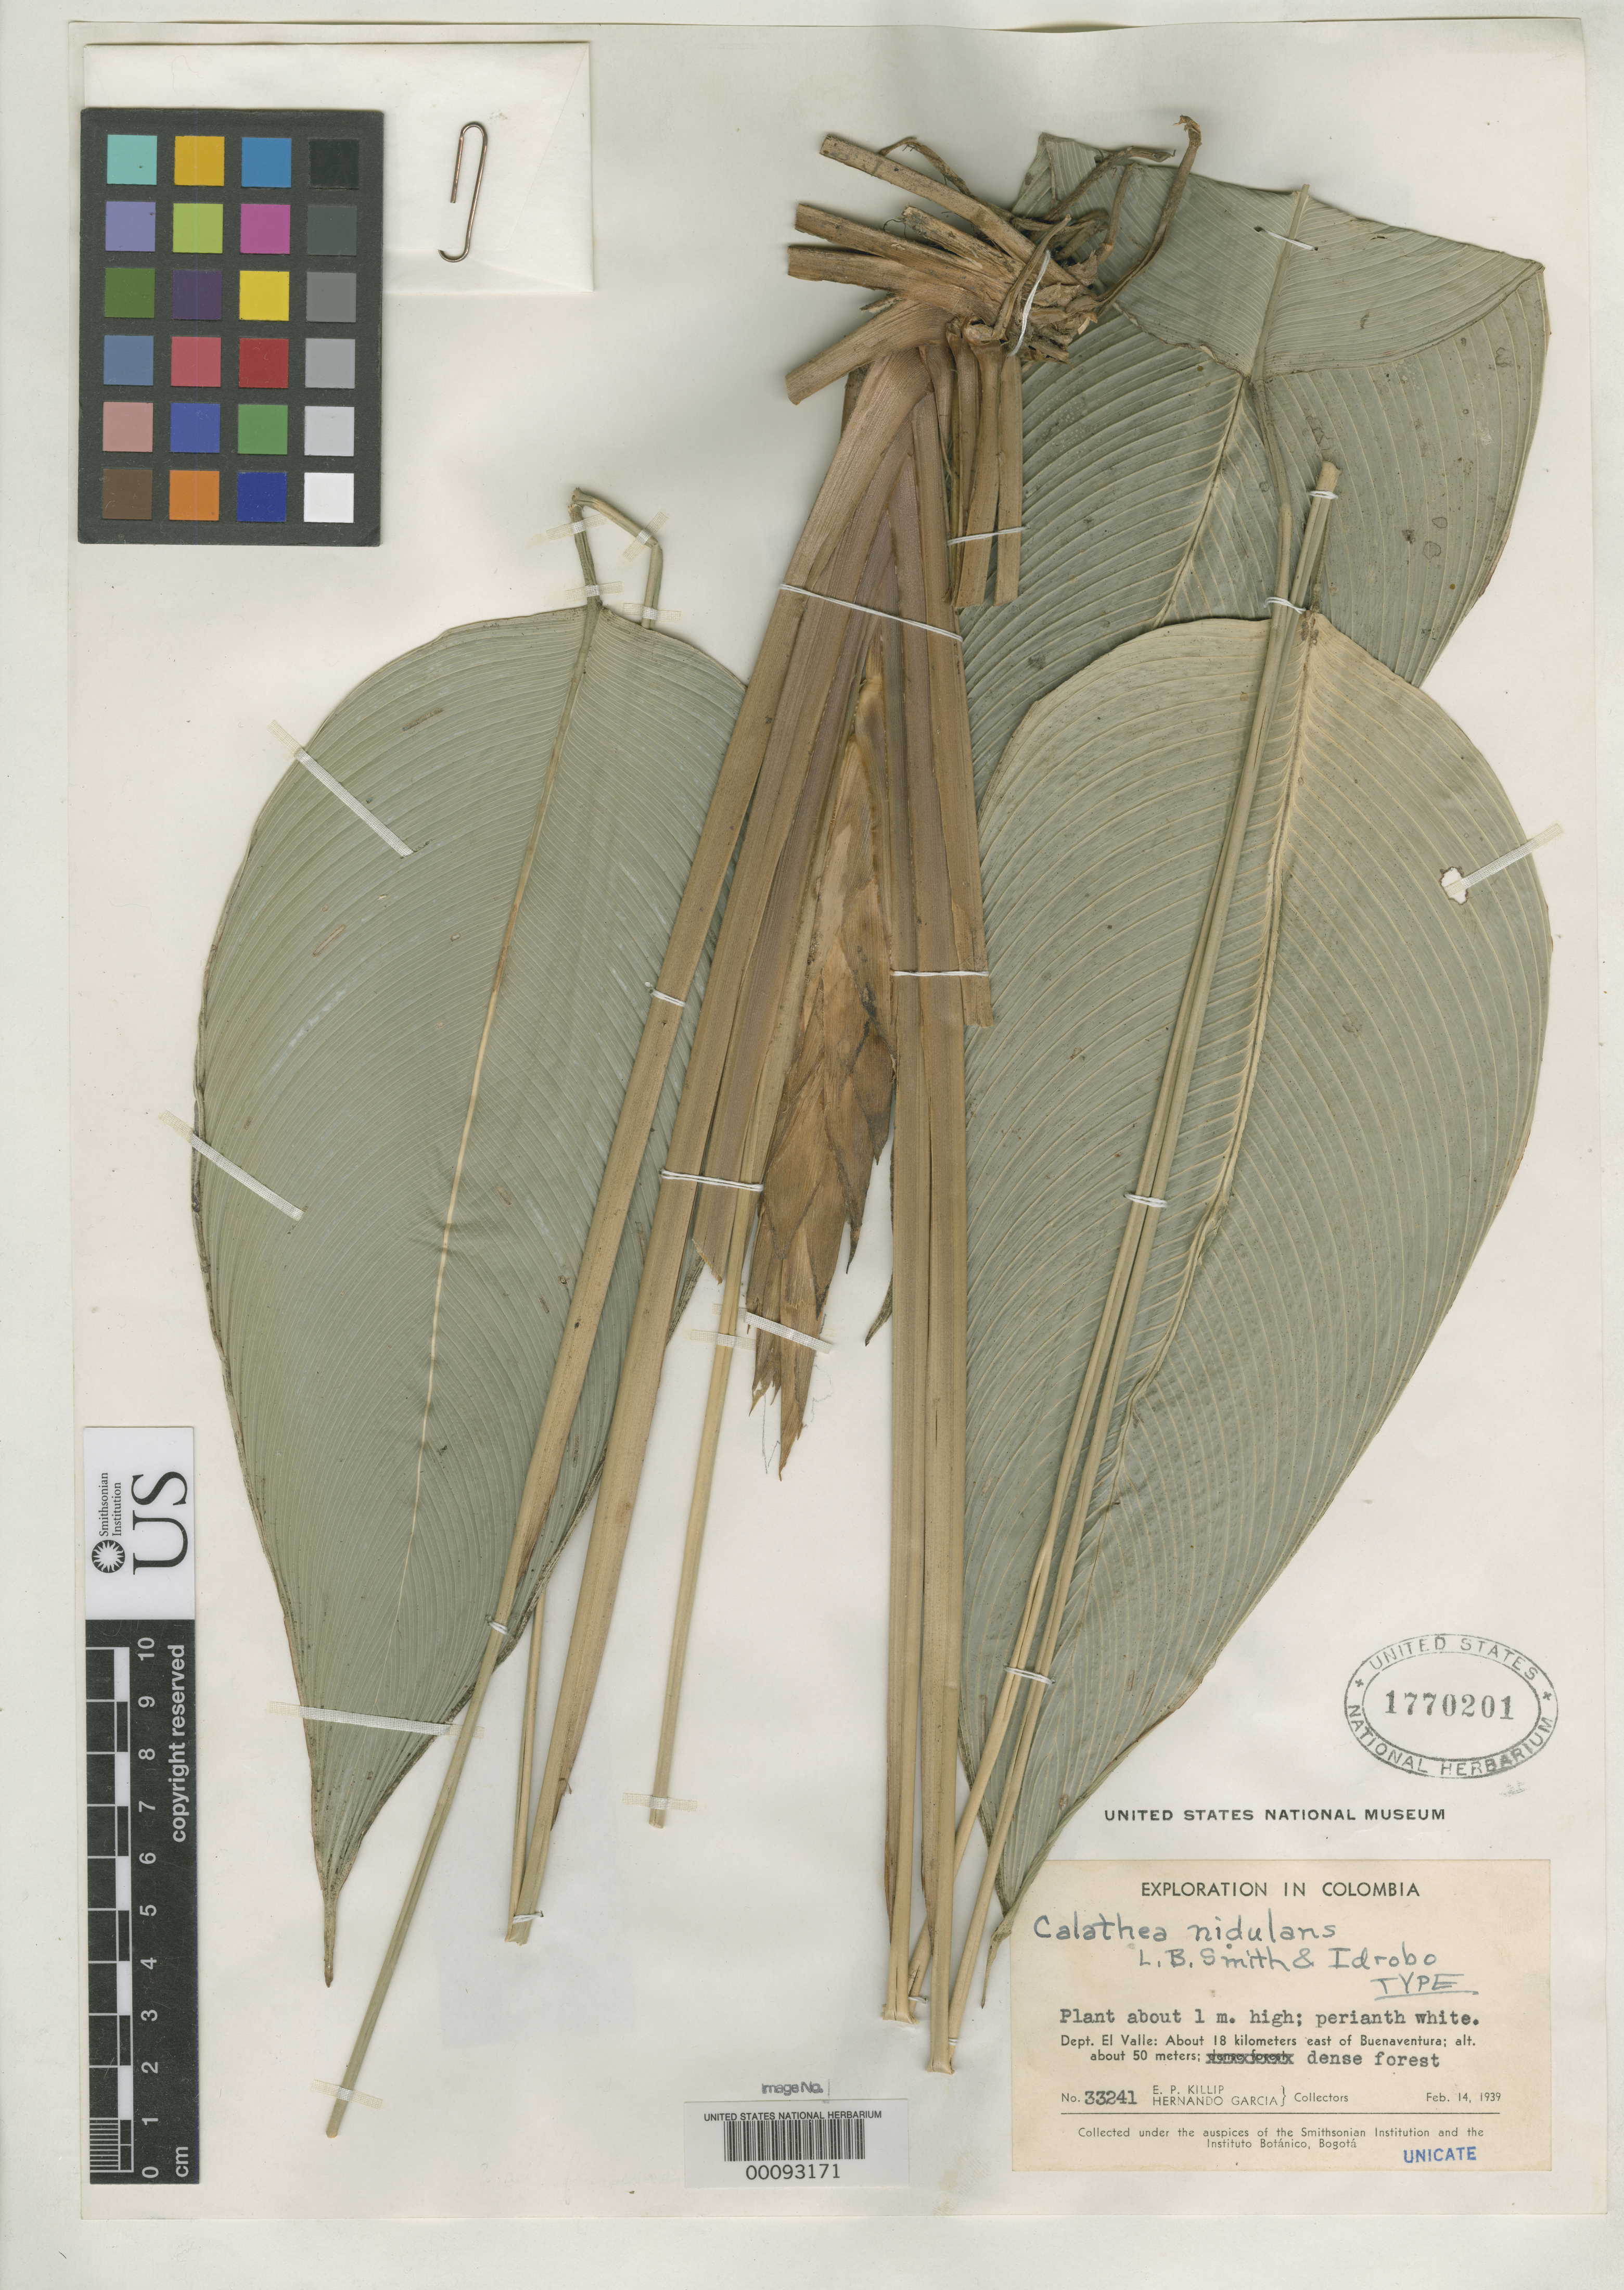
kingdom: Plantae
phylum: Tracheophyta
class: Liliopsida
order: Zingiberales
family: Marantaceae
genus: Calathea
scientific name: Calathea nidulans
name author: L.B. Sm. & Idrobo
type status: Holotype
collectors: E. P. Killip & H. García Barriga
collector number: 33241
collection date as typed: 14 Feb 1939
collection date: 1939-02-14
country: Colombia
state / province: Valle del Cauca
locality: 18 km E of Buena Ventura.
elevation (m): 5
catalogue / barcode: US 1770201